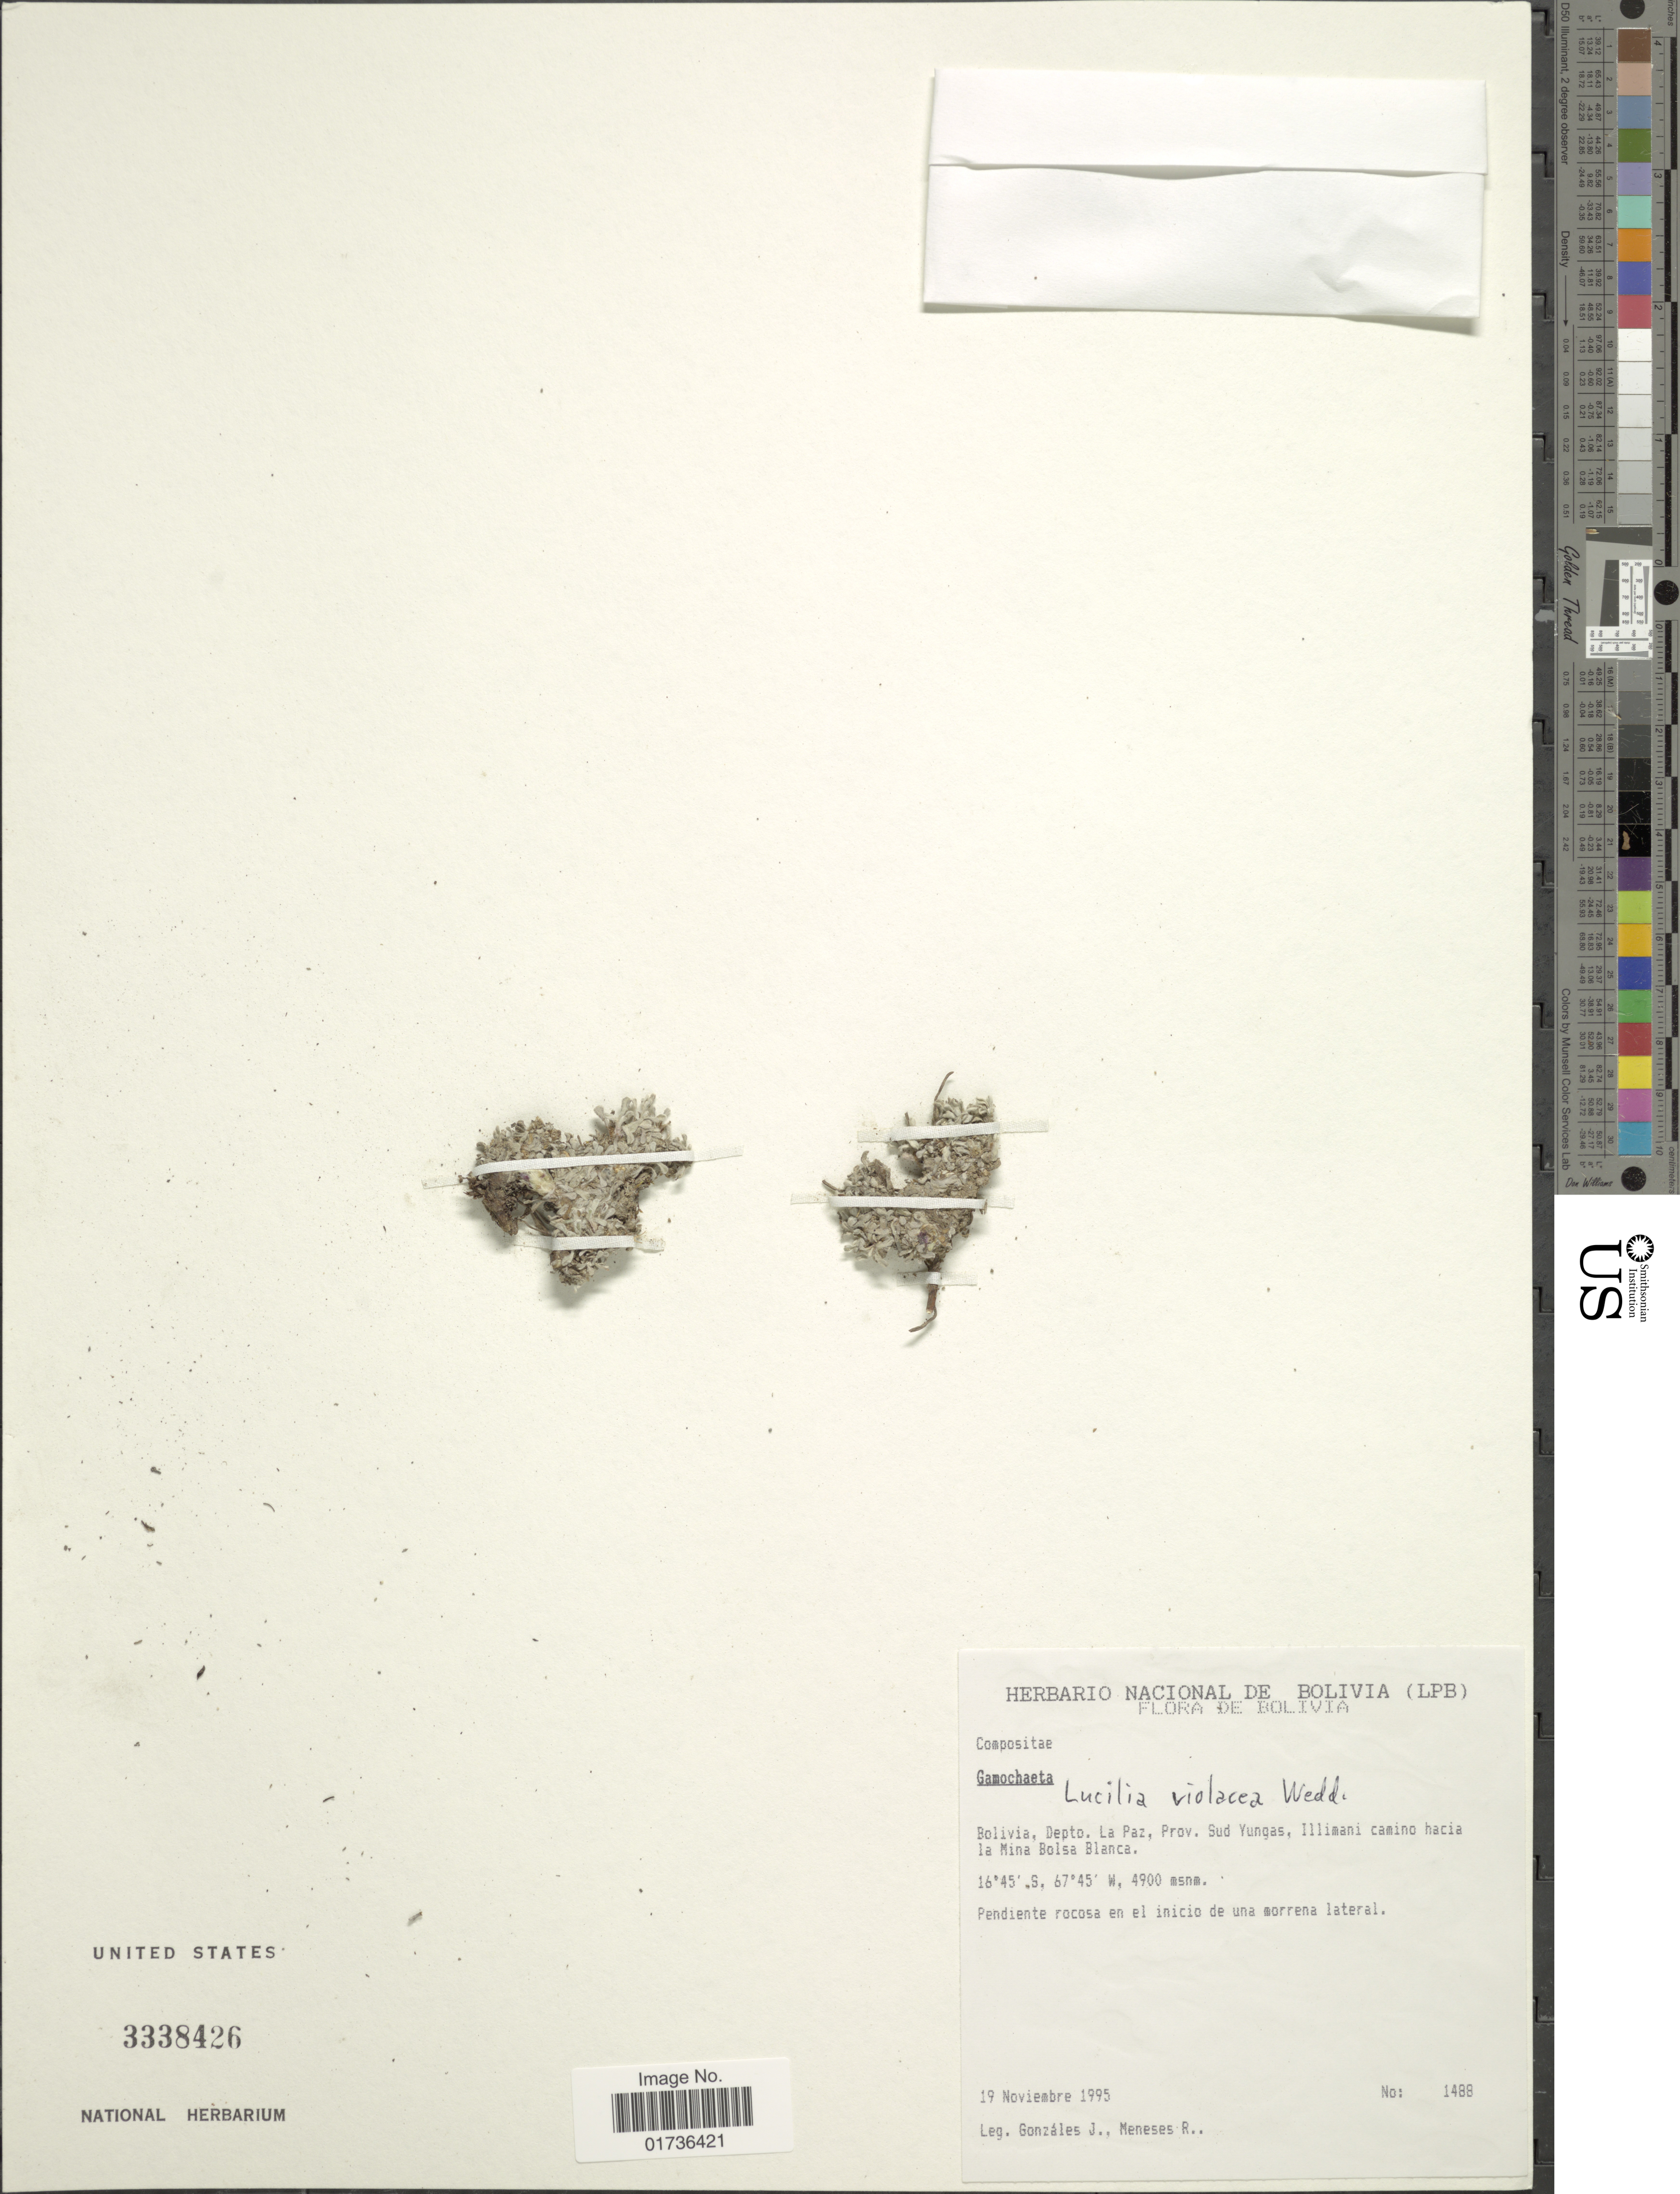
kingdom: Plantae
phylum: Tracheophyta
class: Magnoliopsida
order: Asterales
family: Asteraceae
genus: Lucilia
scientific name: Lucilia violacea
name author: Wedd.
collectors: J. Gonzales & R. I. Meneses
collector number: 1488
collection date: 1995-11-19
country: Bolivia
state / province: La Paz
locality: Depto. La Paz, Prov. Sud Yungas, Illimani camino hacia la Mina Bolsa Blanca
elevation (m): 4900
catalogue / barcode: US 3338426